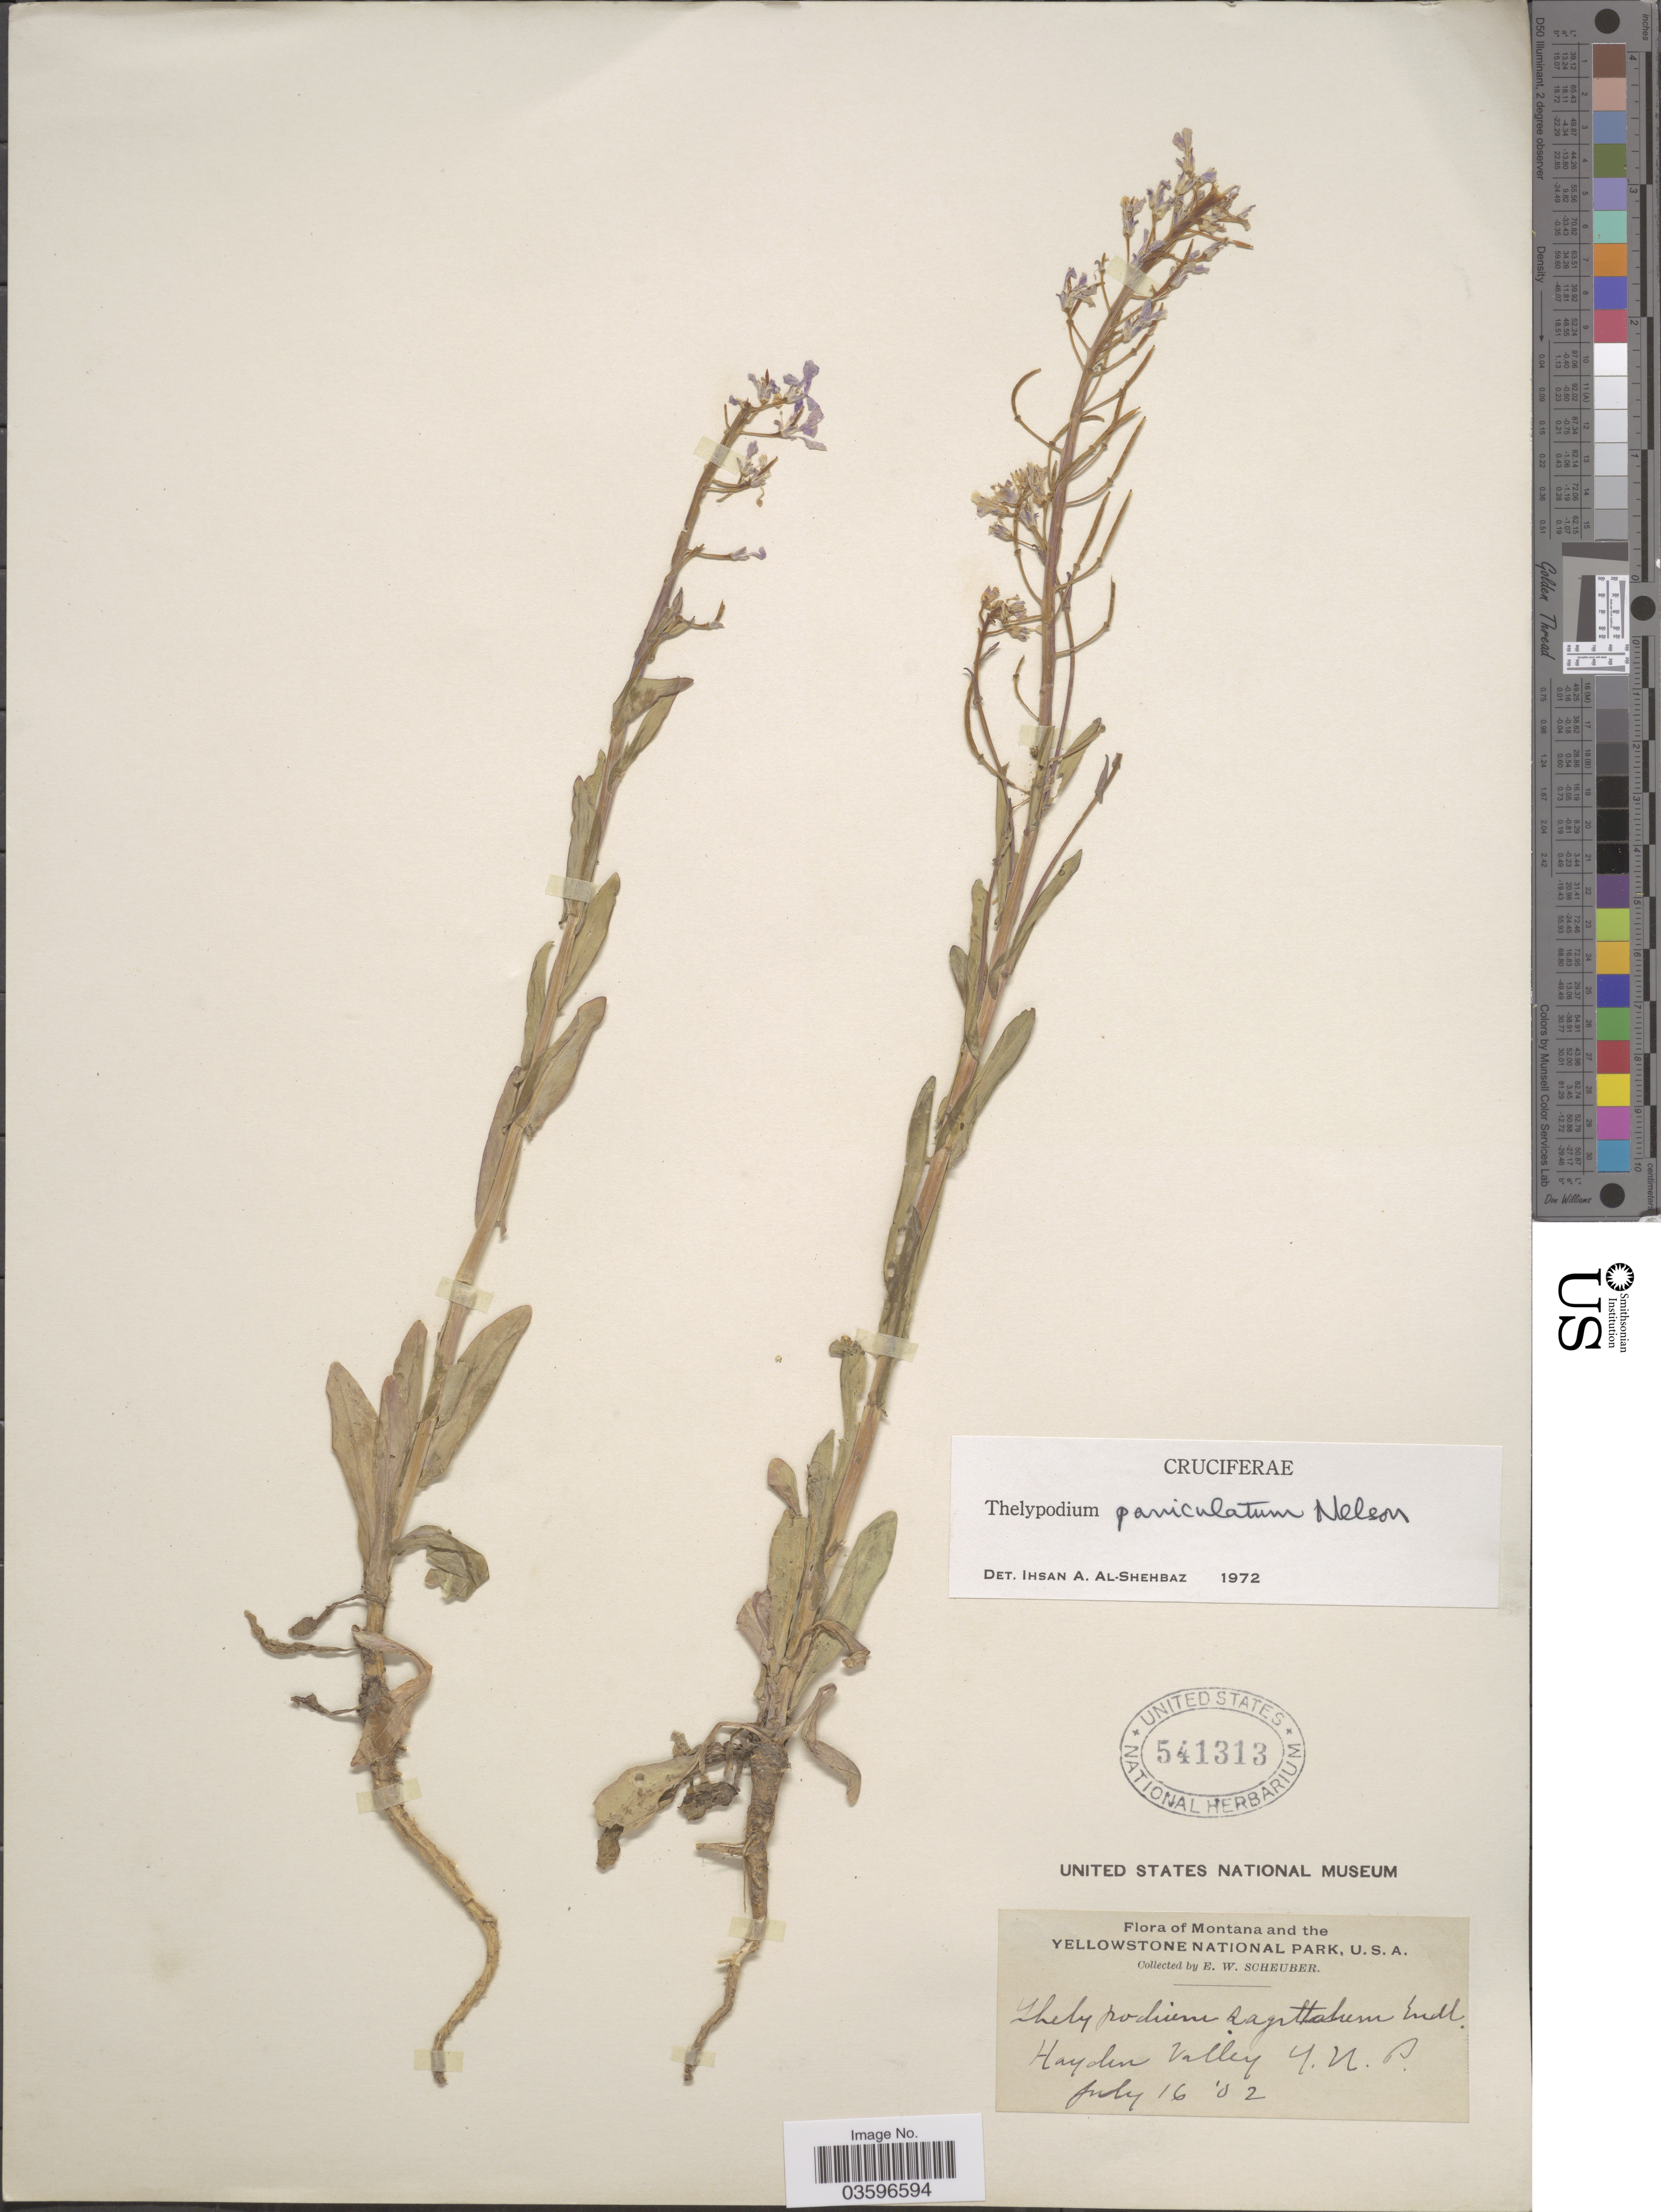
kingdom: Plantae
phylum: Tracheophyta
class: Magnoliopsida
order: Brassicales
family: Brassicaceae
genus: Thelypodium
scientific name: Thelypodium paniculatum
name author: A. Nelson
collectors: E. Scheuber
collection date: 1902-07-16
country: United States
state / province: Wyoming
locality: The Yellowstone National Park. Hayden Valley.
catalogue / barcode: US 541313